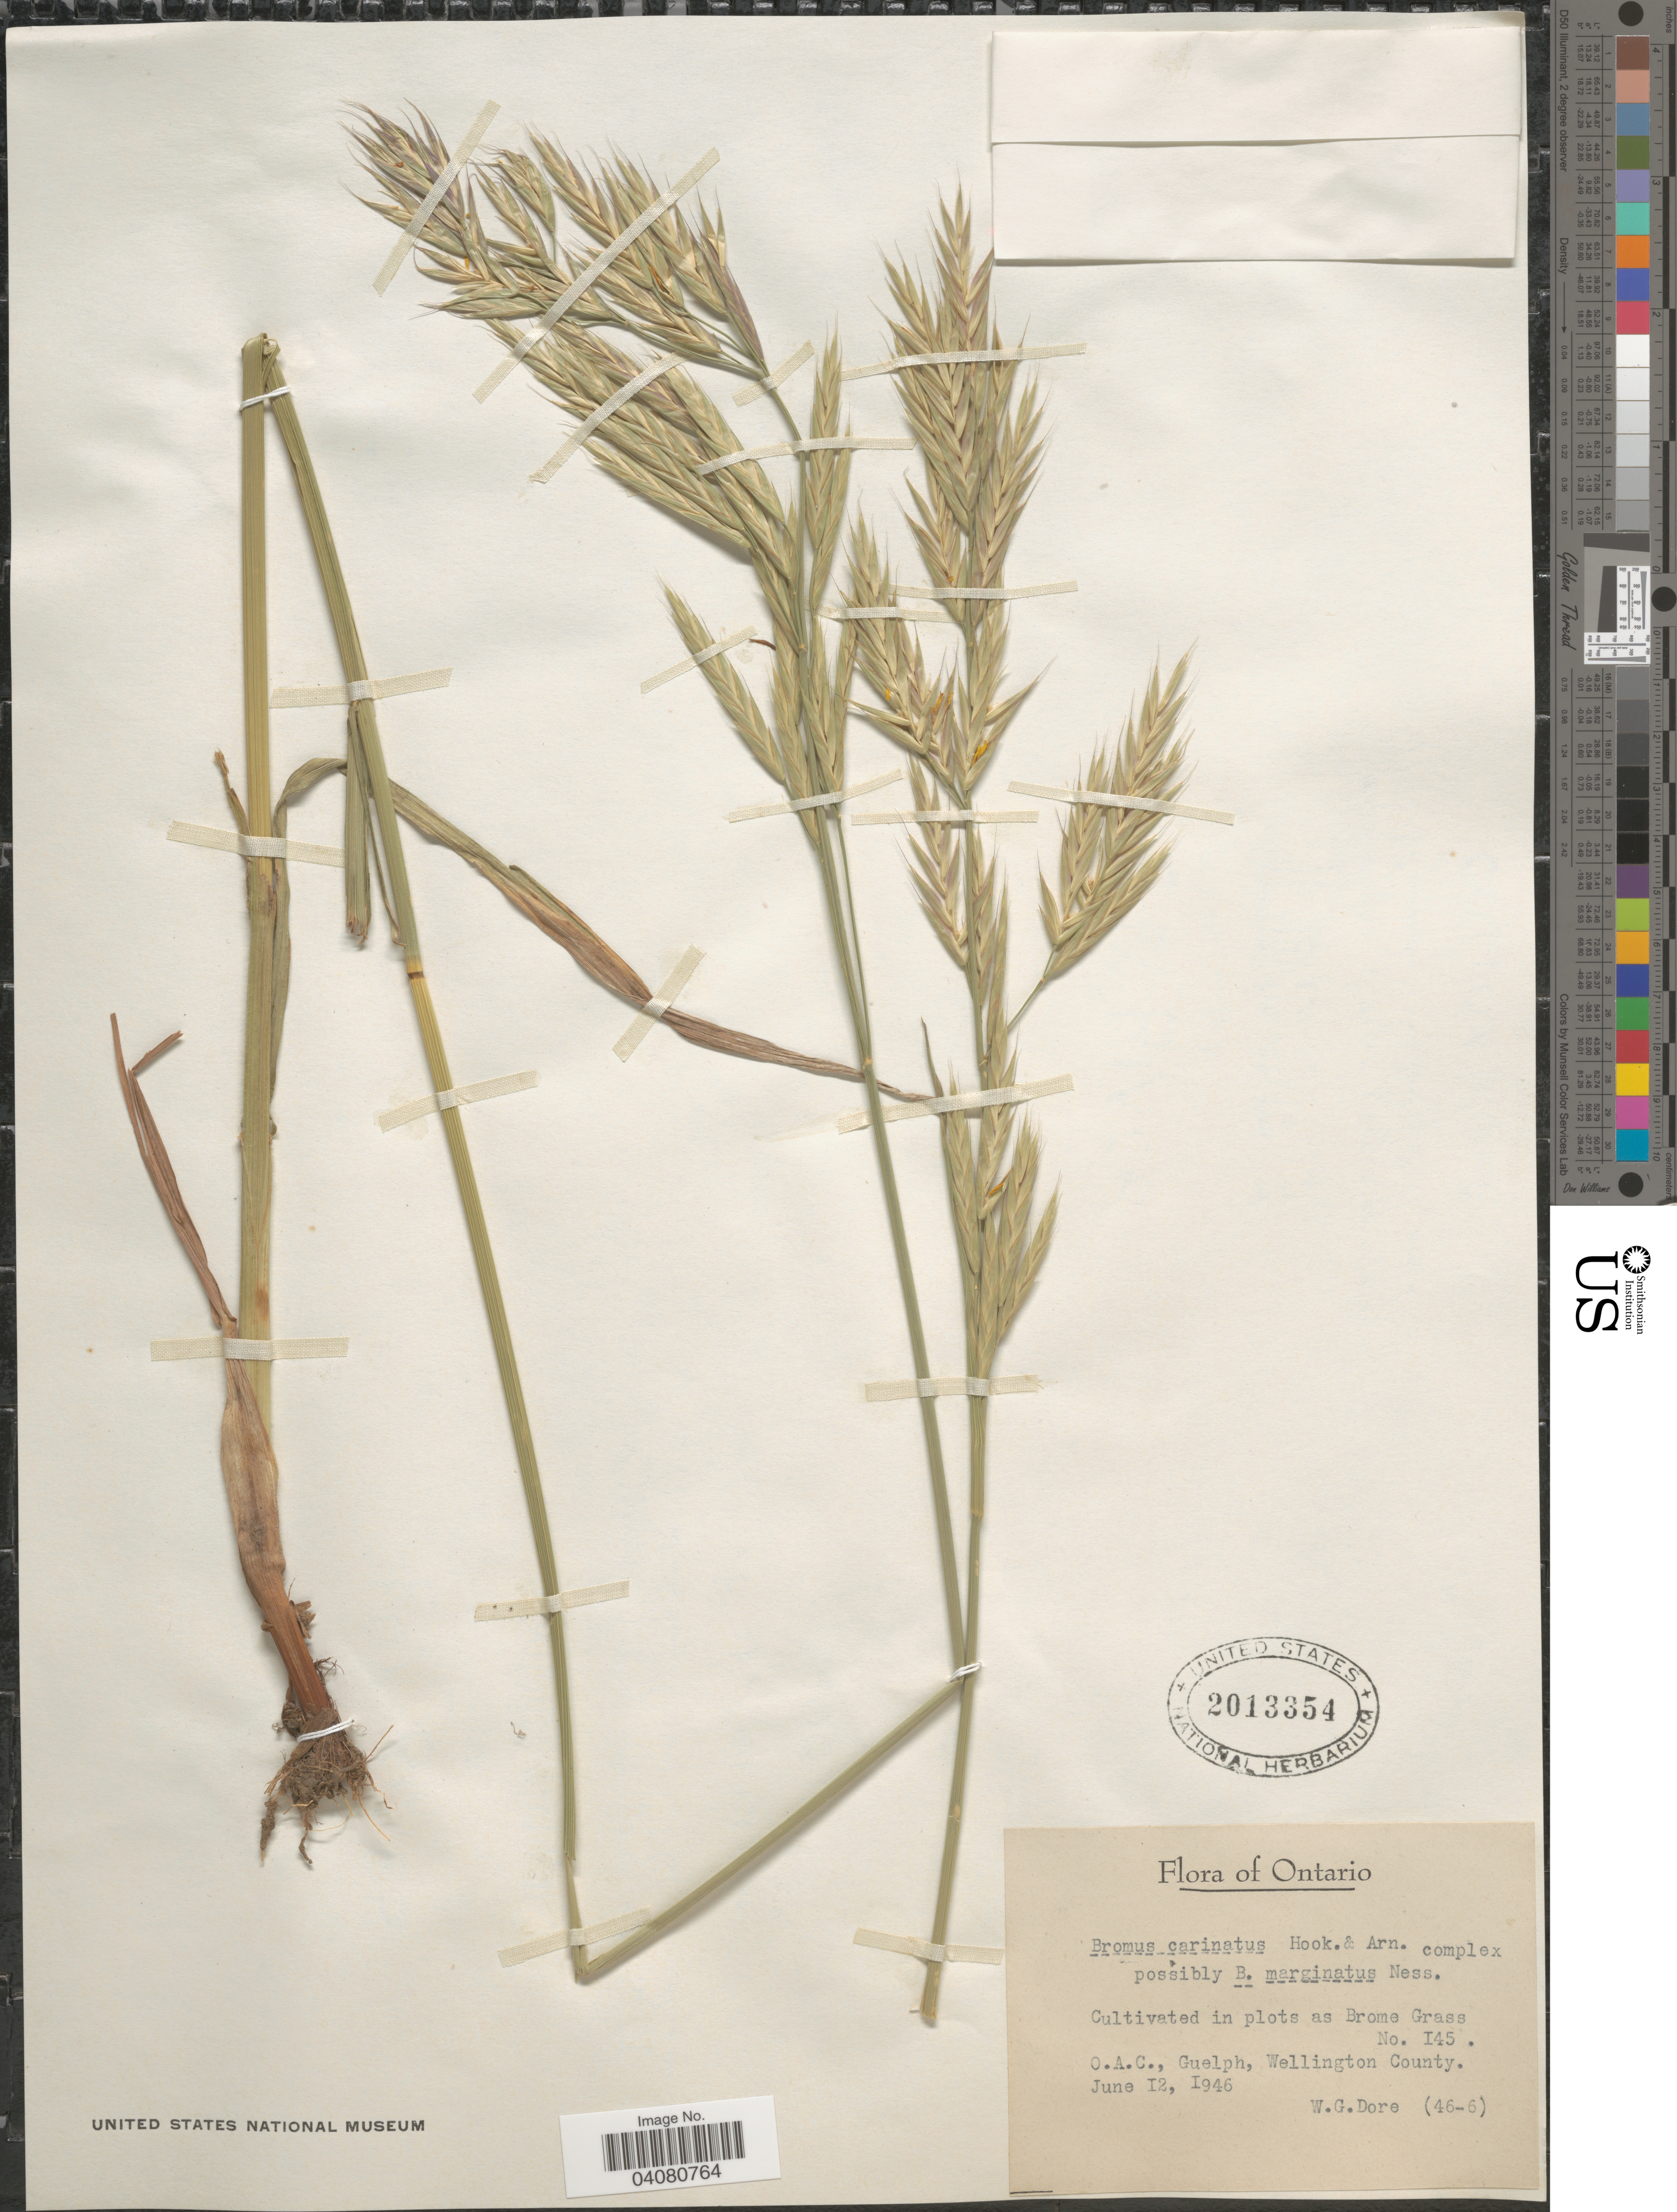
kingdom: Plantae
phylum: Tracheophyta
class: Liliopsida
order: Poales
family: Poaceae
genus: Bromus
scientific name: Bromus carinatus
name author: Hook. & Arn.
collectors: W. Dore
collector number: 46-6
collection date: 1946-06-12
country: Canada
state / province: Ontario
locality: Cultivated in plots as Brome Grass. No. 145. O.A.C., Guelph, Wellington County.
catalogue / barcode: US 2013354